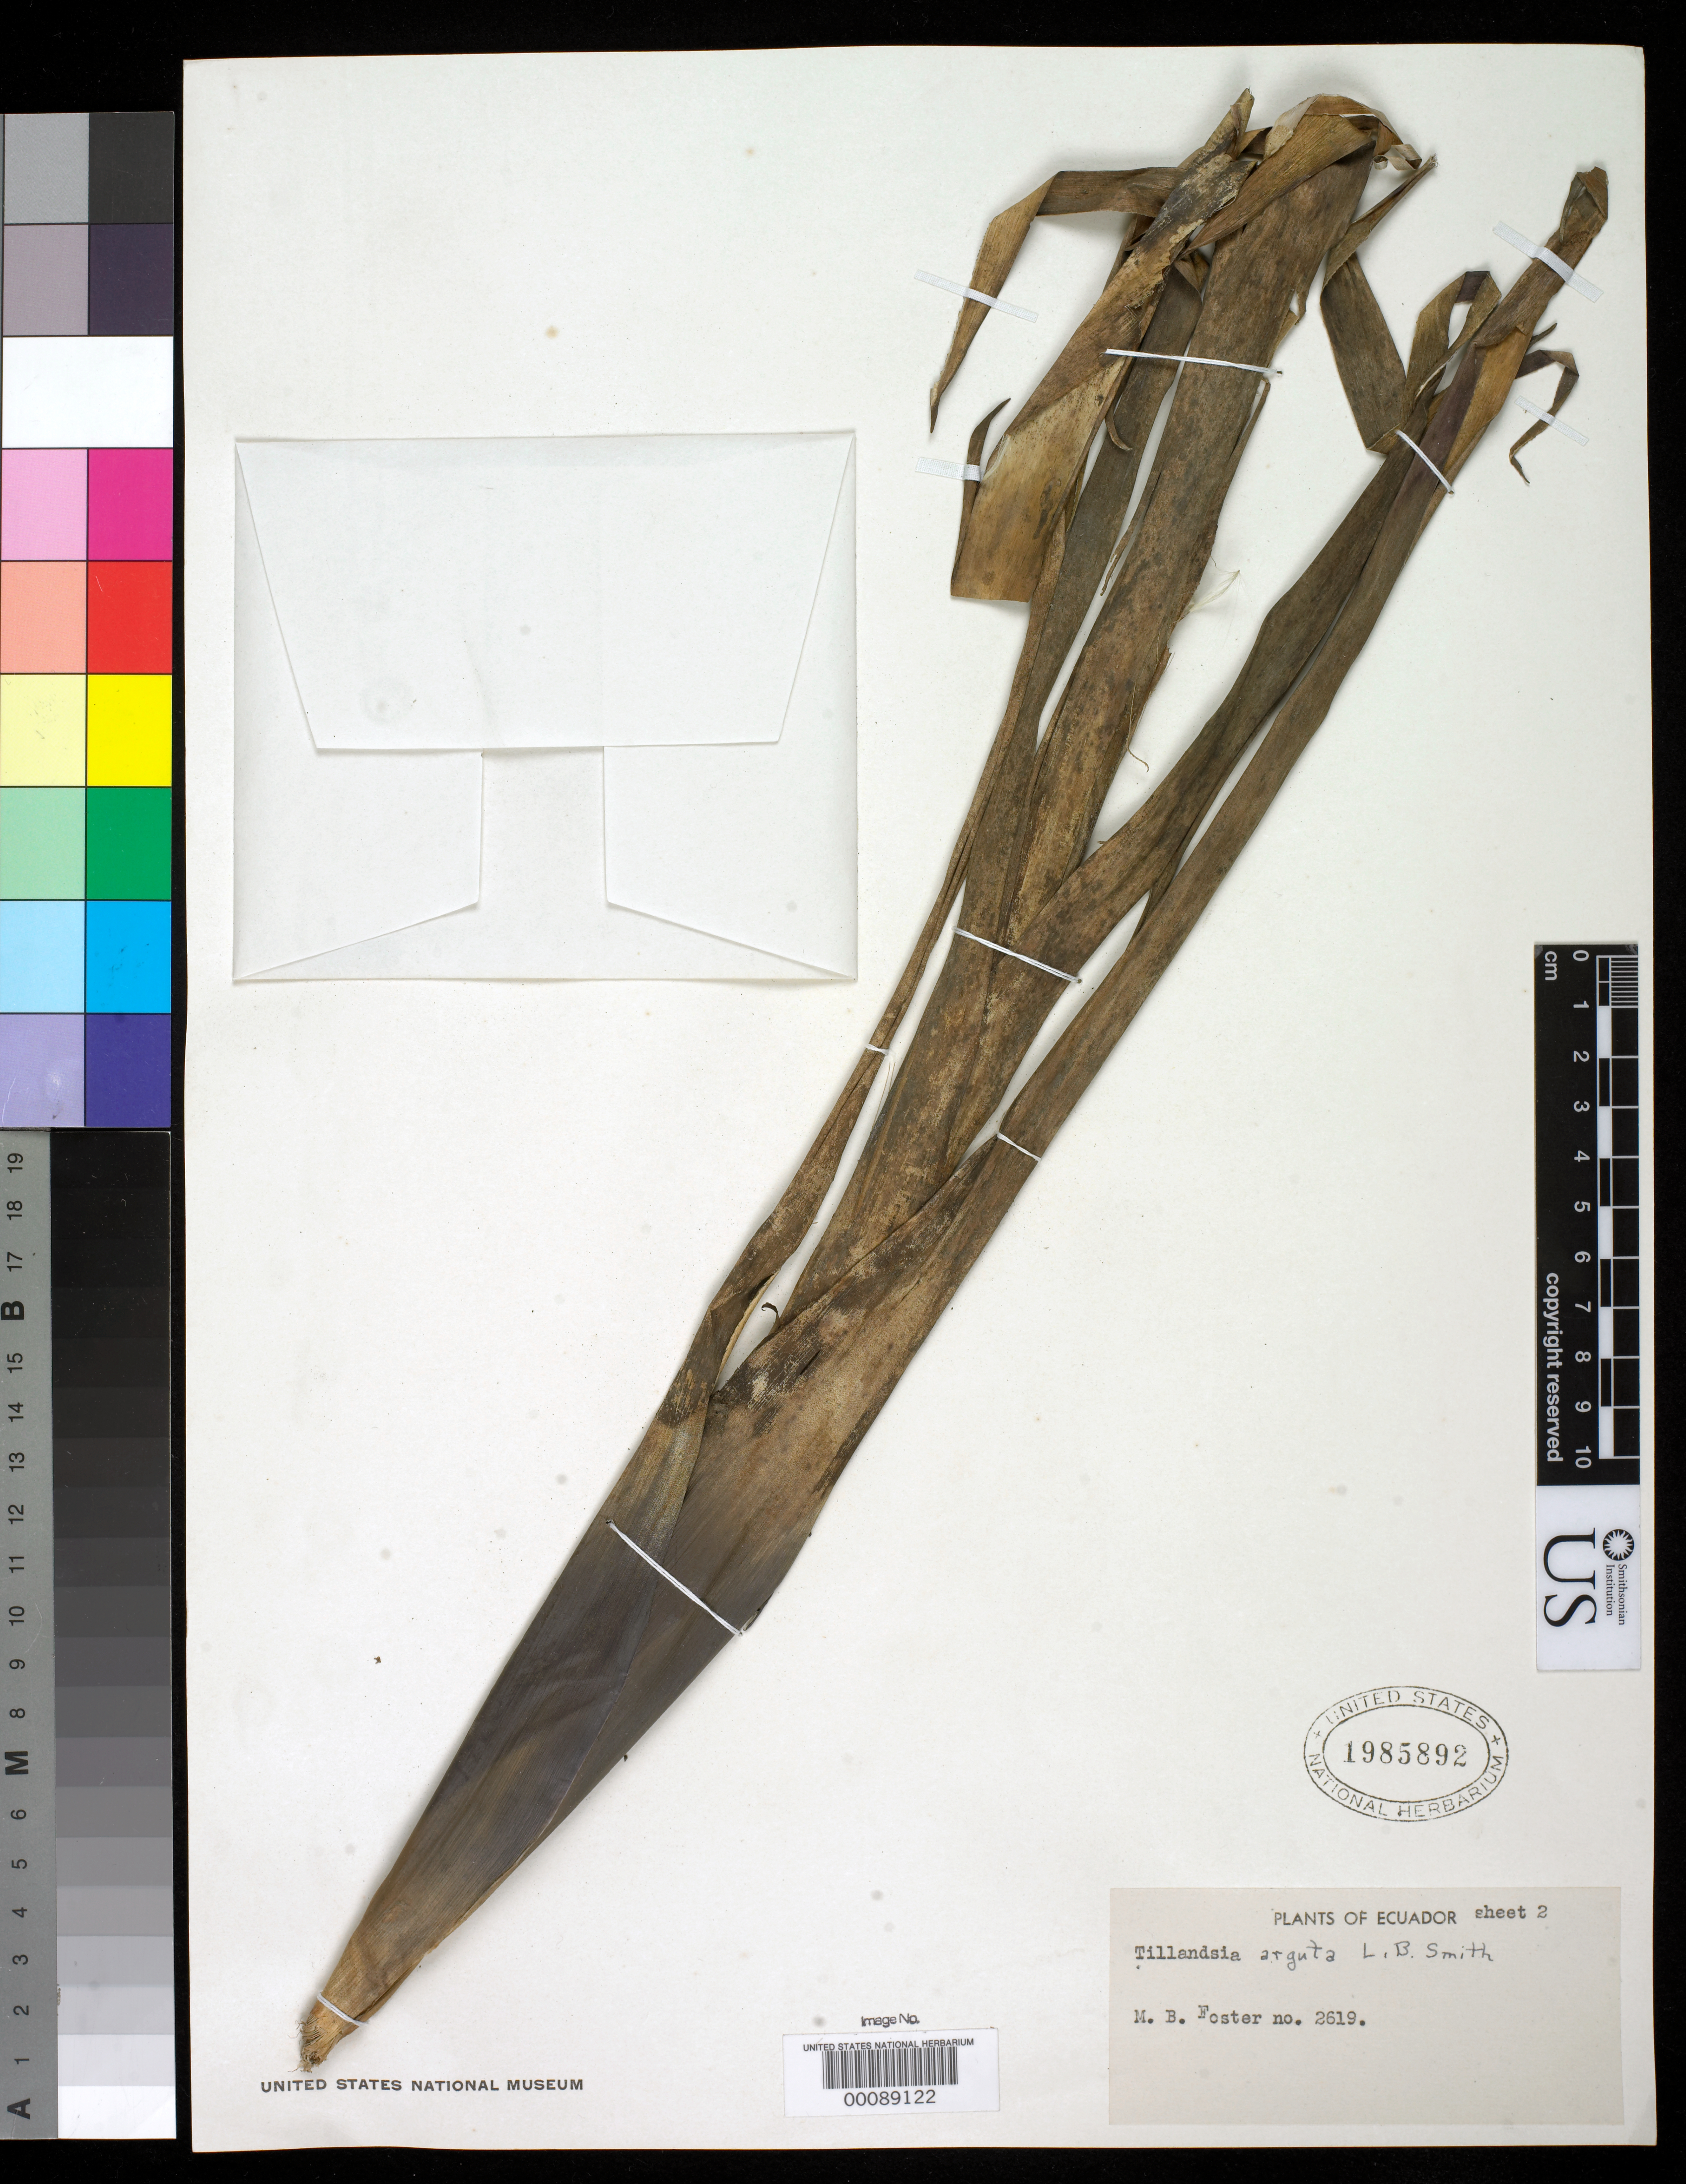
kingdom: Plantae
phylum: Tracheophyta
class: Liliopsida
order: Poales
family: Bromeliaceae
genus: Tillandsia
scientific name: Tillandsia arguta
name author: L.B. Sm.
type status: Holotype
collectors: M. B. Foster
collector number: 2619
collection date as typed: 04 Dec 1948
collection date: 1948-12-04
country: Ecuador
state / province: Azuay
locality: Between Cuenca and Ona, at km. 50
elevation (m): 3962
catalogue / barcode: US 1985892